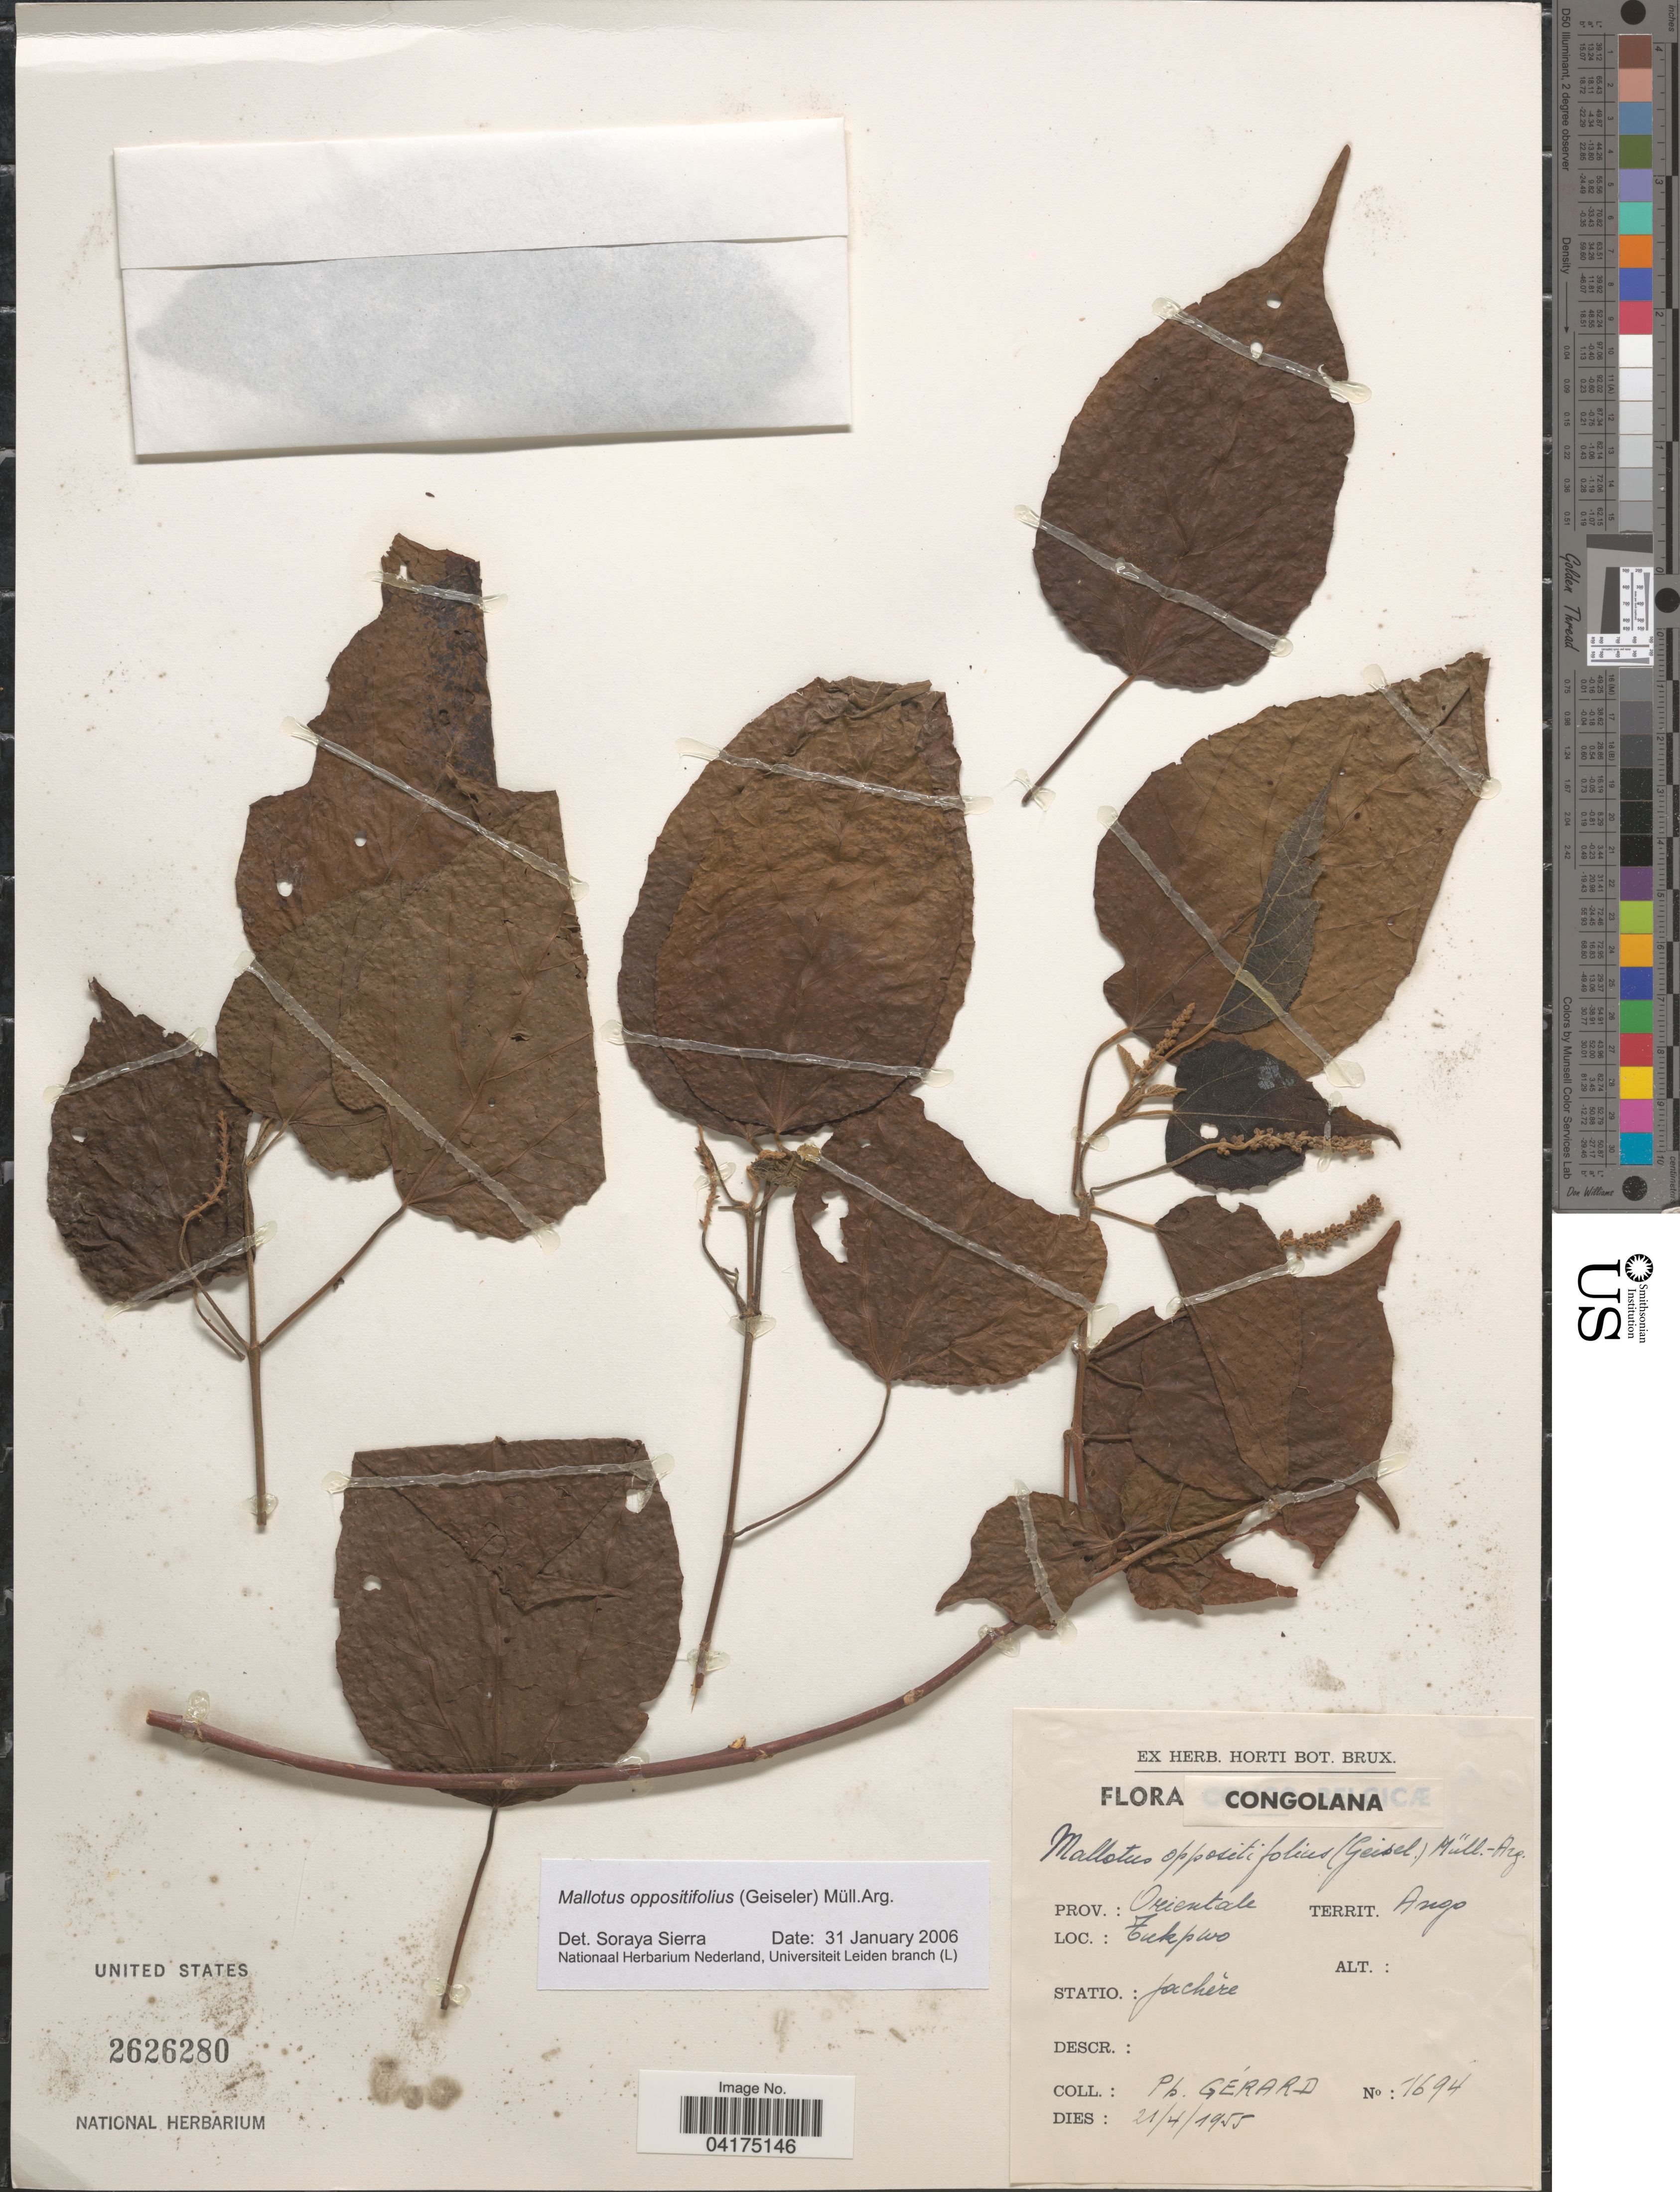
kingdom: Plantae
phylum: Tracheophyta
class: Magnoliopsida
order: Malpighiales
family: Euphorbiaceae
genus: Mallotus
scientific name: Mallotus oppositifolius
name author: (Geiseler) Müll. Arg.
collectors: P. Gerard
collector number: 1694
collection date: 1955-04-21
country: Congo, Democratic Republic of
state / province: Bas-Uele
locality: Orientale. Congolana. Territ. Ango. Tukpwo.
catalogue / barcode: US 2626280